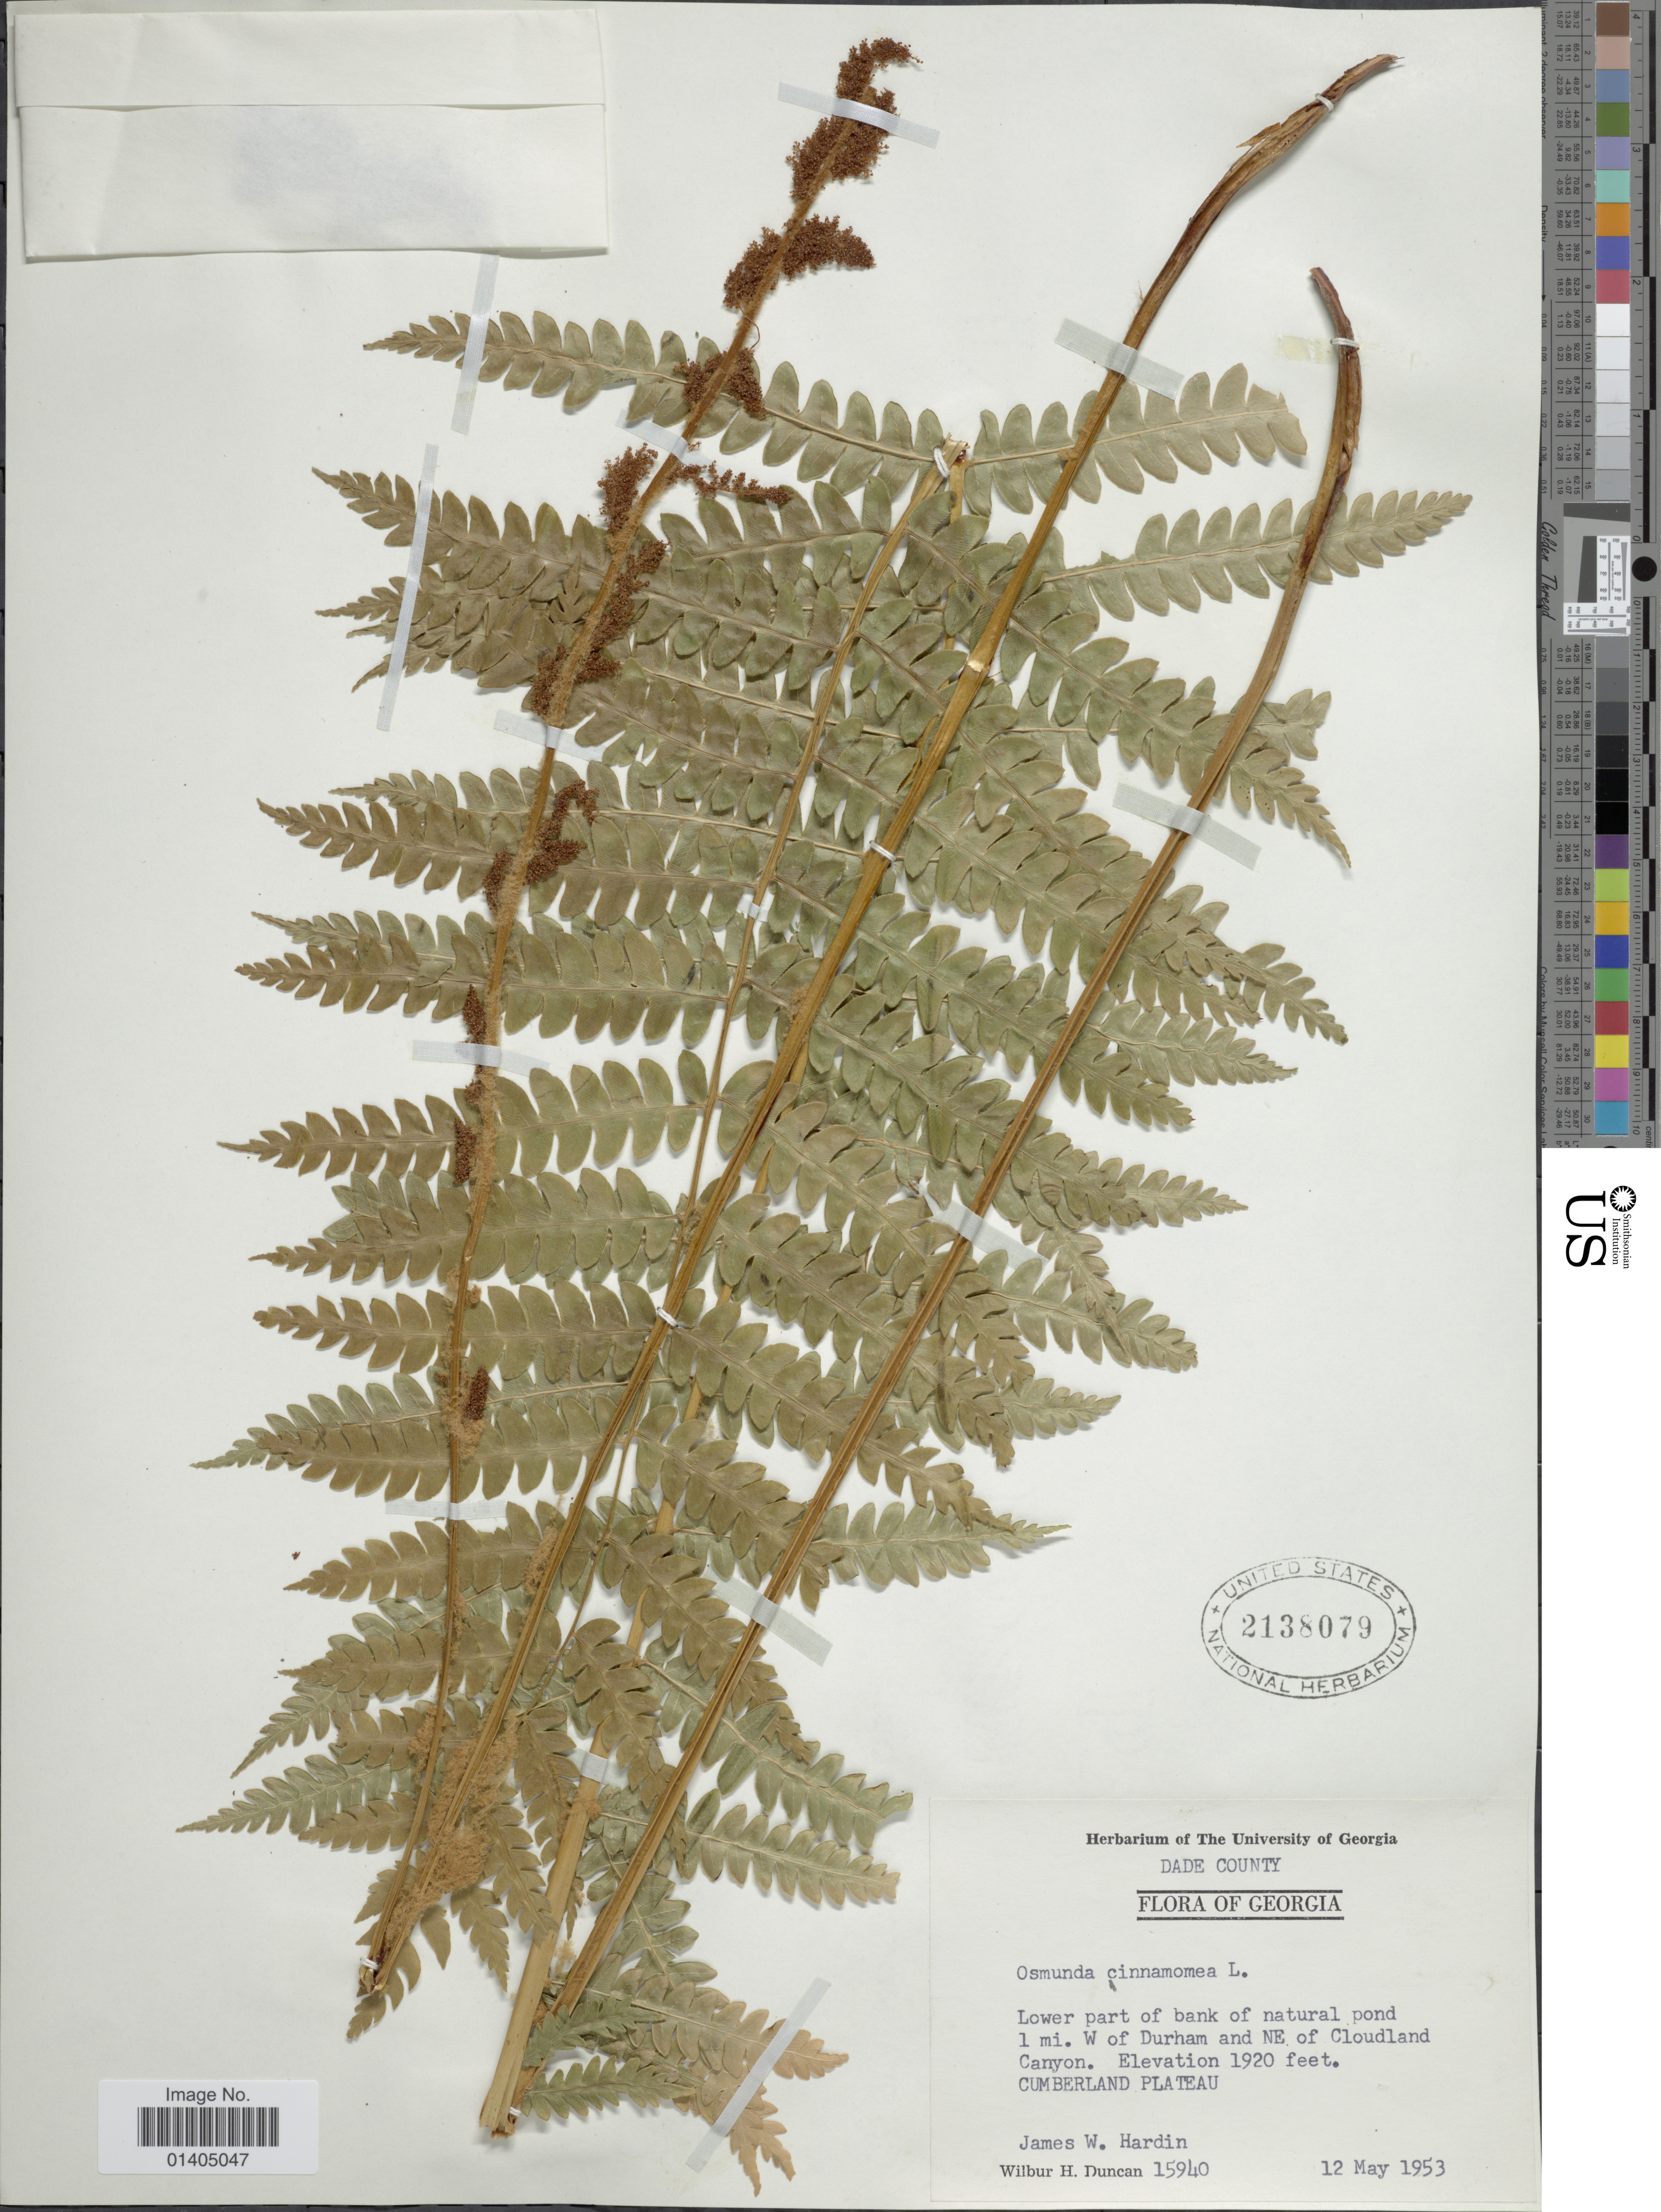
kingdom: Plantae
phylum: Tracheophyta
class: Polypodiopsida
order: Osmundales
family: Osmundaceae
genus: Osmundastrum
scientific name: Osmundastrum cinnamomeum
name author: (L.) C. Presl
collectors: J. W. Hardin & W. H. Duncan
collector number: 15940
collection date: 1953-05-12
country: United States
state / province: Georgia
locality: Dade County, Lower part of bank of natural pond 1 mi. W of Durham and NE of Cloudland Canyon, Cumberland Plateau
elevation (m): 585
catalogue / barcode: US 2138079